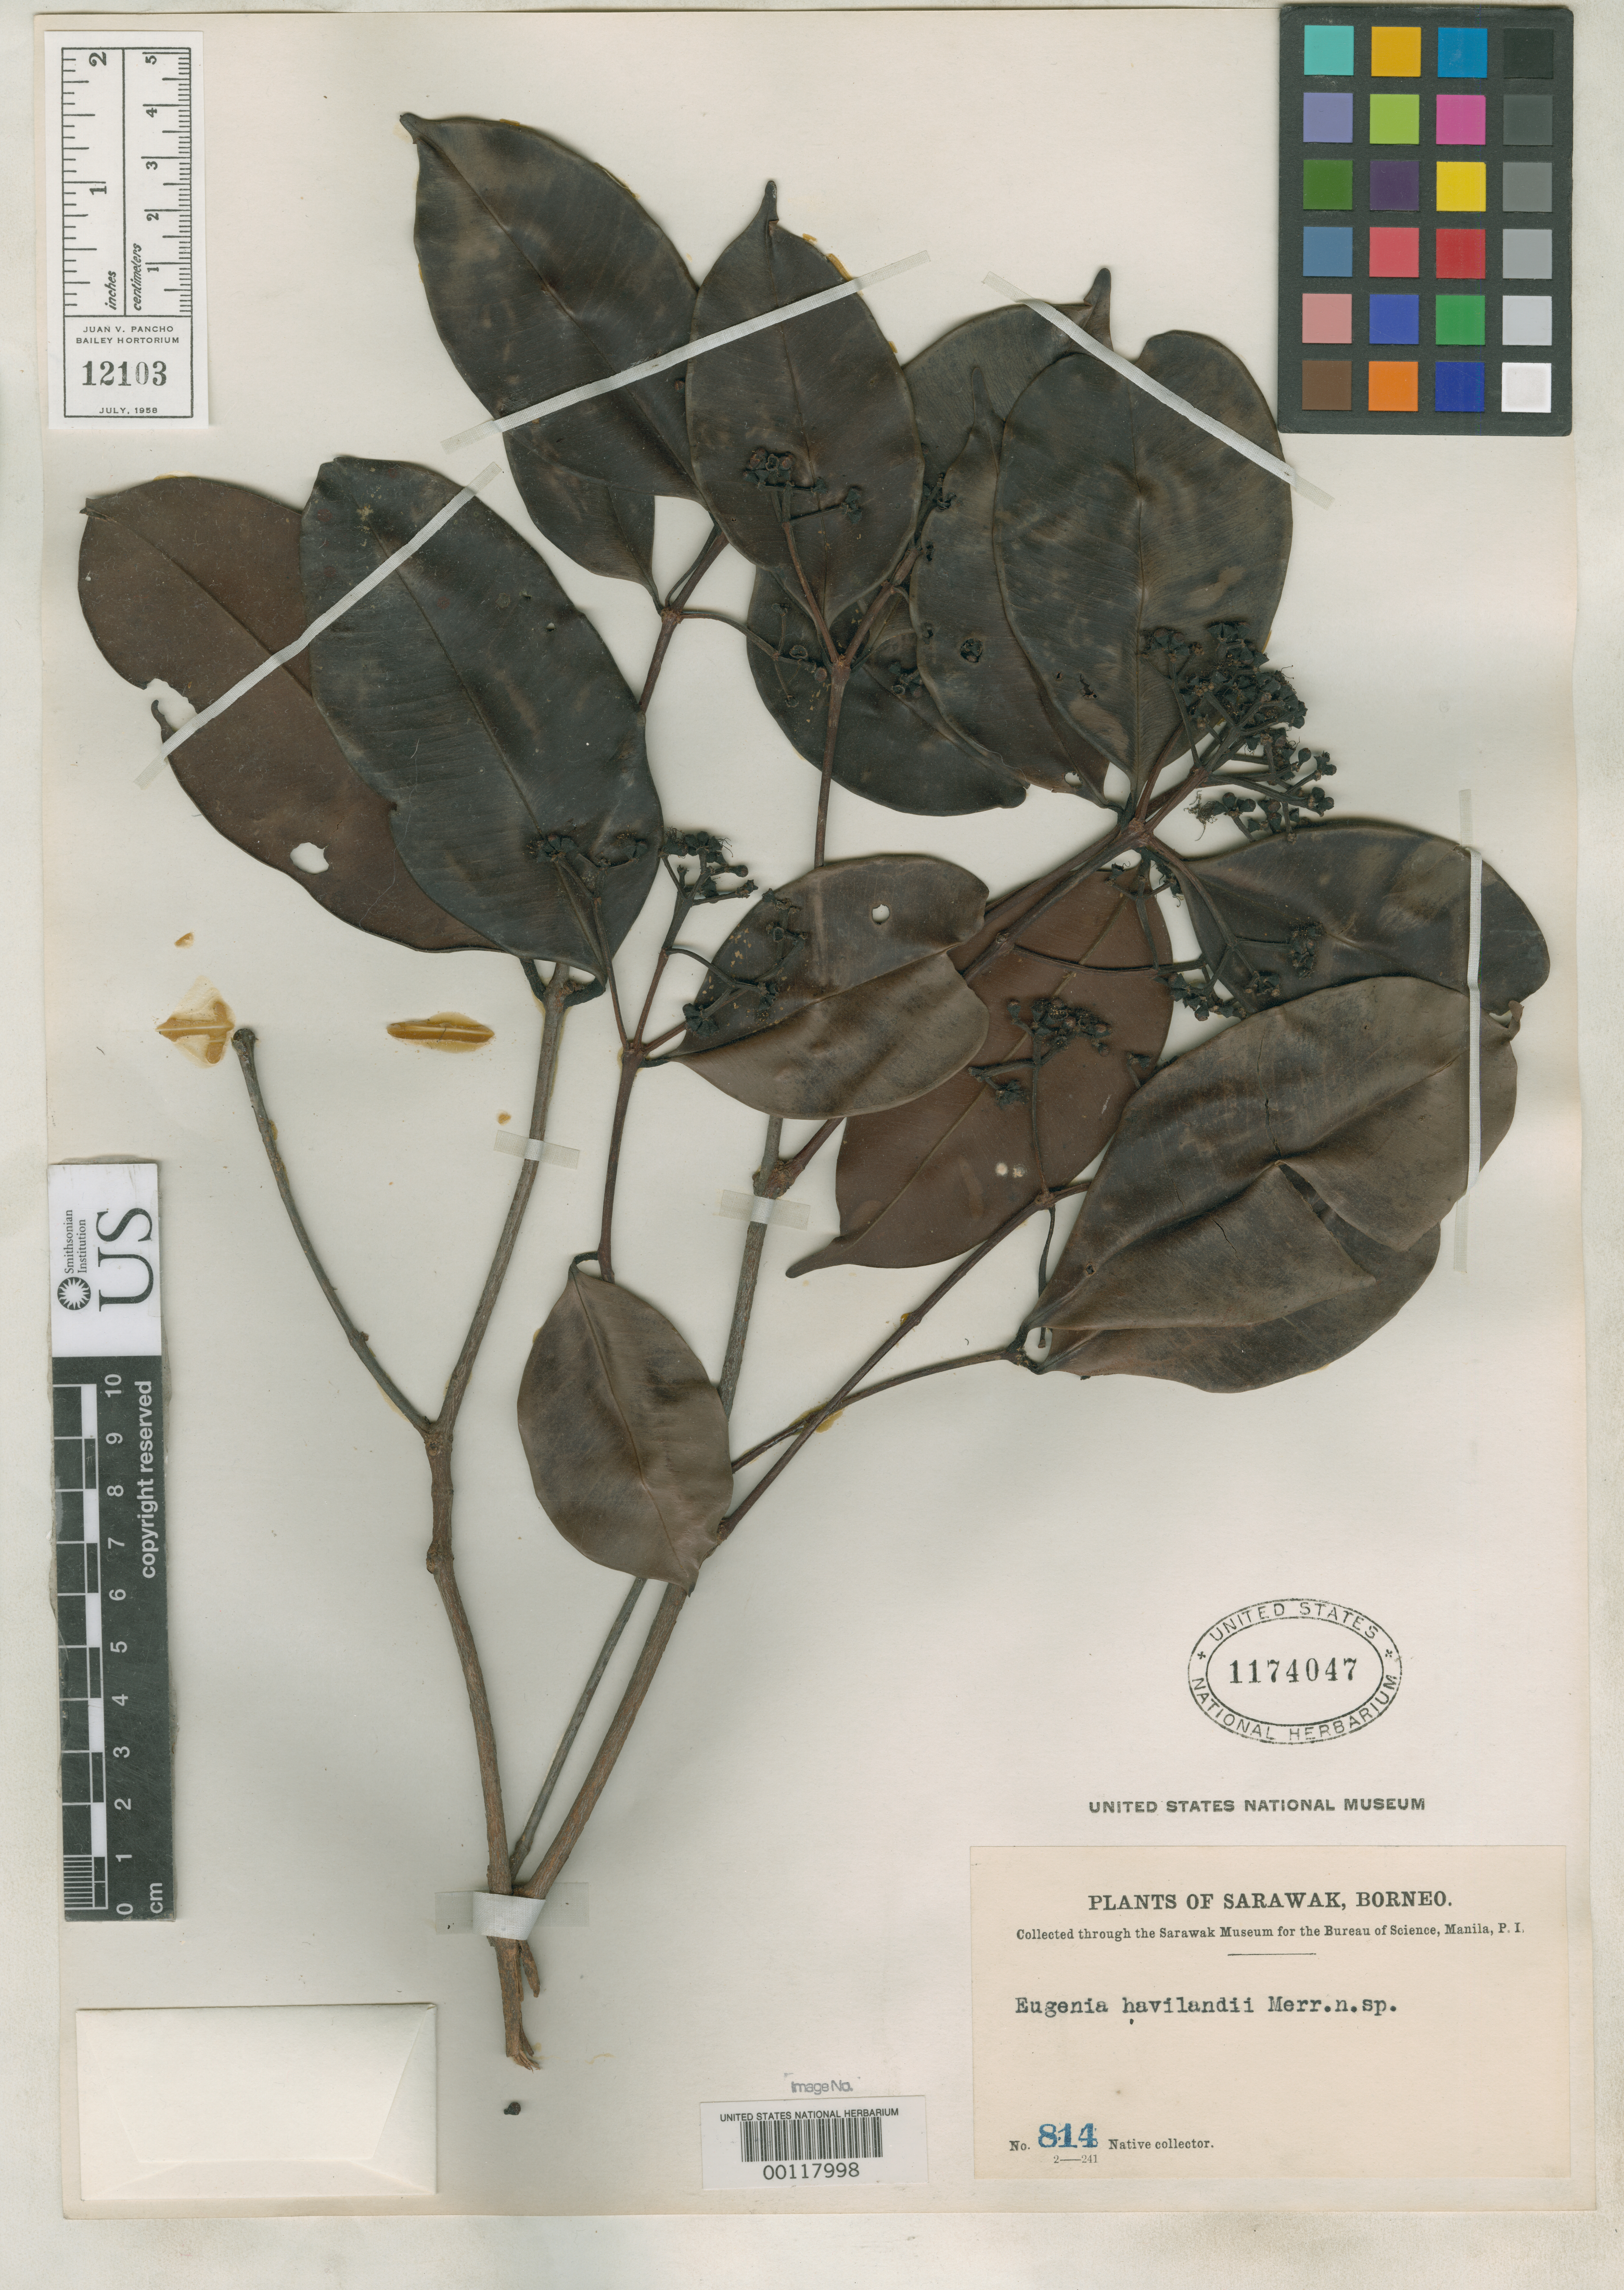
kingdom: Plantae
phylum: Tracheophyta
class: Magnoliopsida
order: Myrtales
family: Myrtaceae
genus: Eugenia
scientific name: Eugenia havilandii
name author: Merr.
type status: Isosyntype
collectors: Native collector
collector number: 814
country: Malaysia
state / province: Sarawak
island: Borneo Island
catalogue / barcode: US 1174047